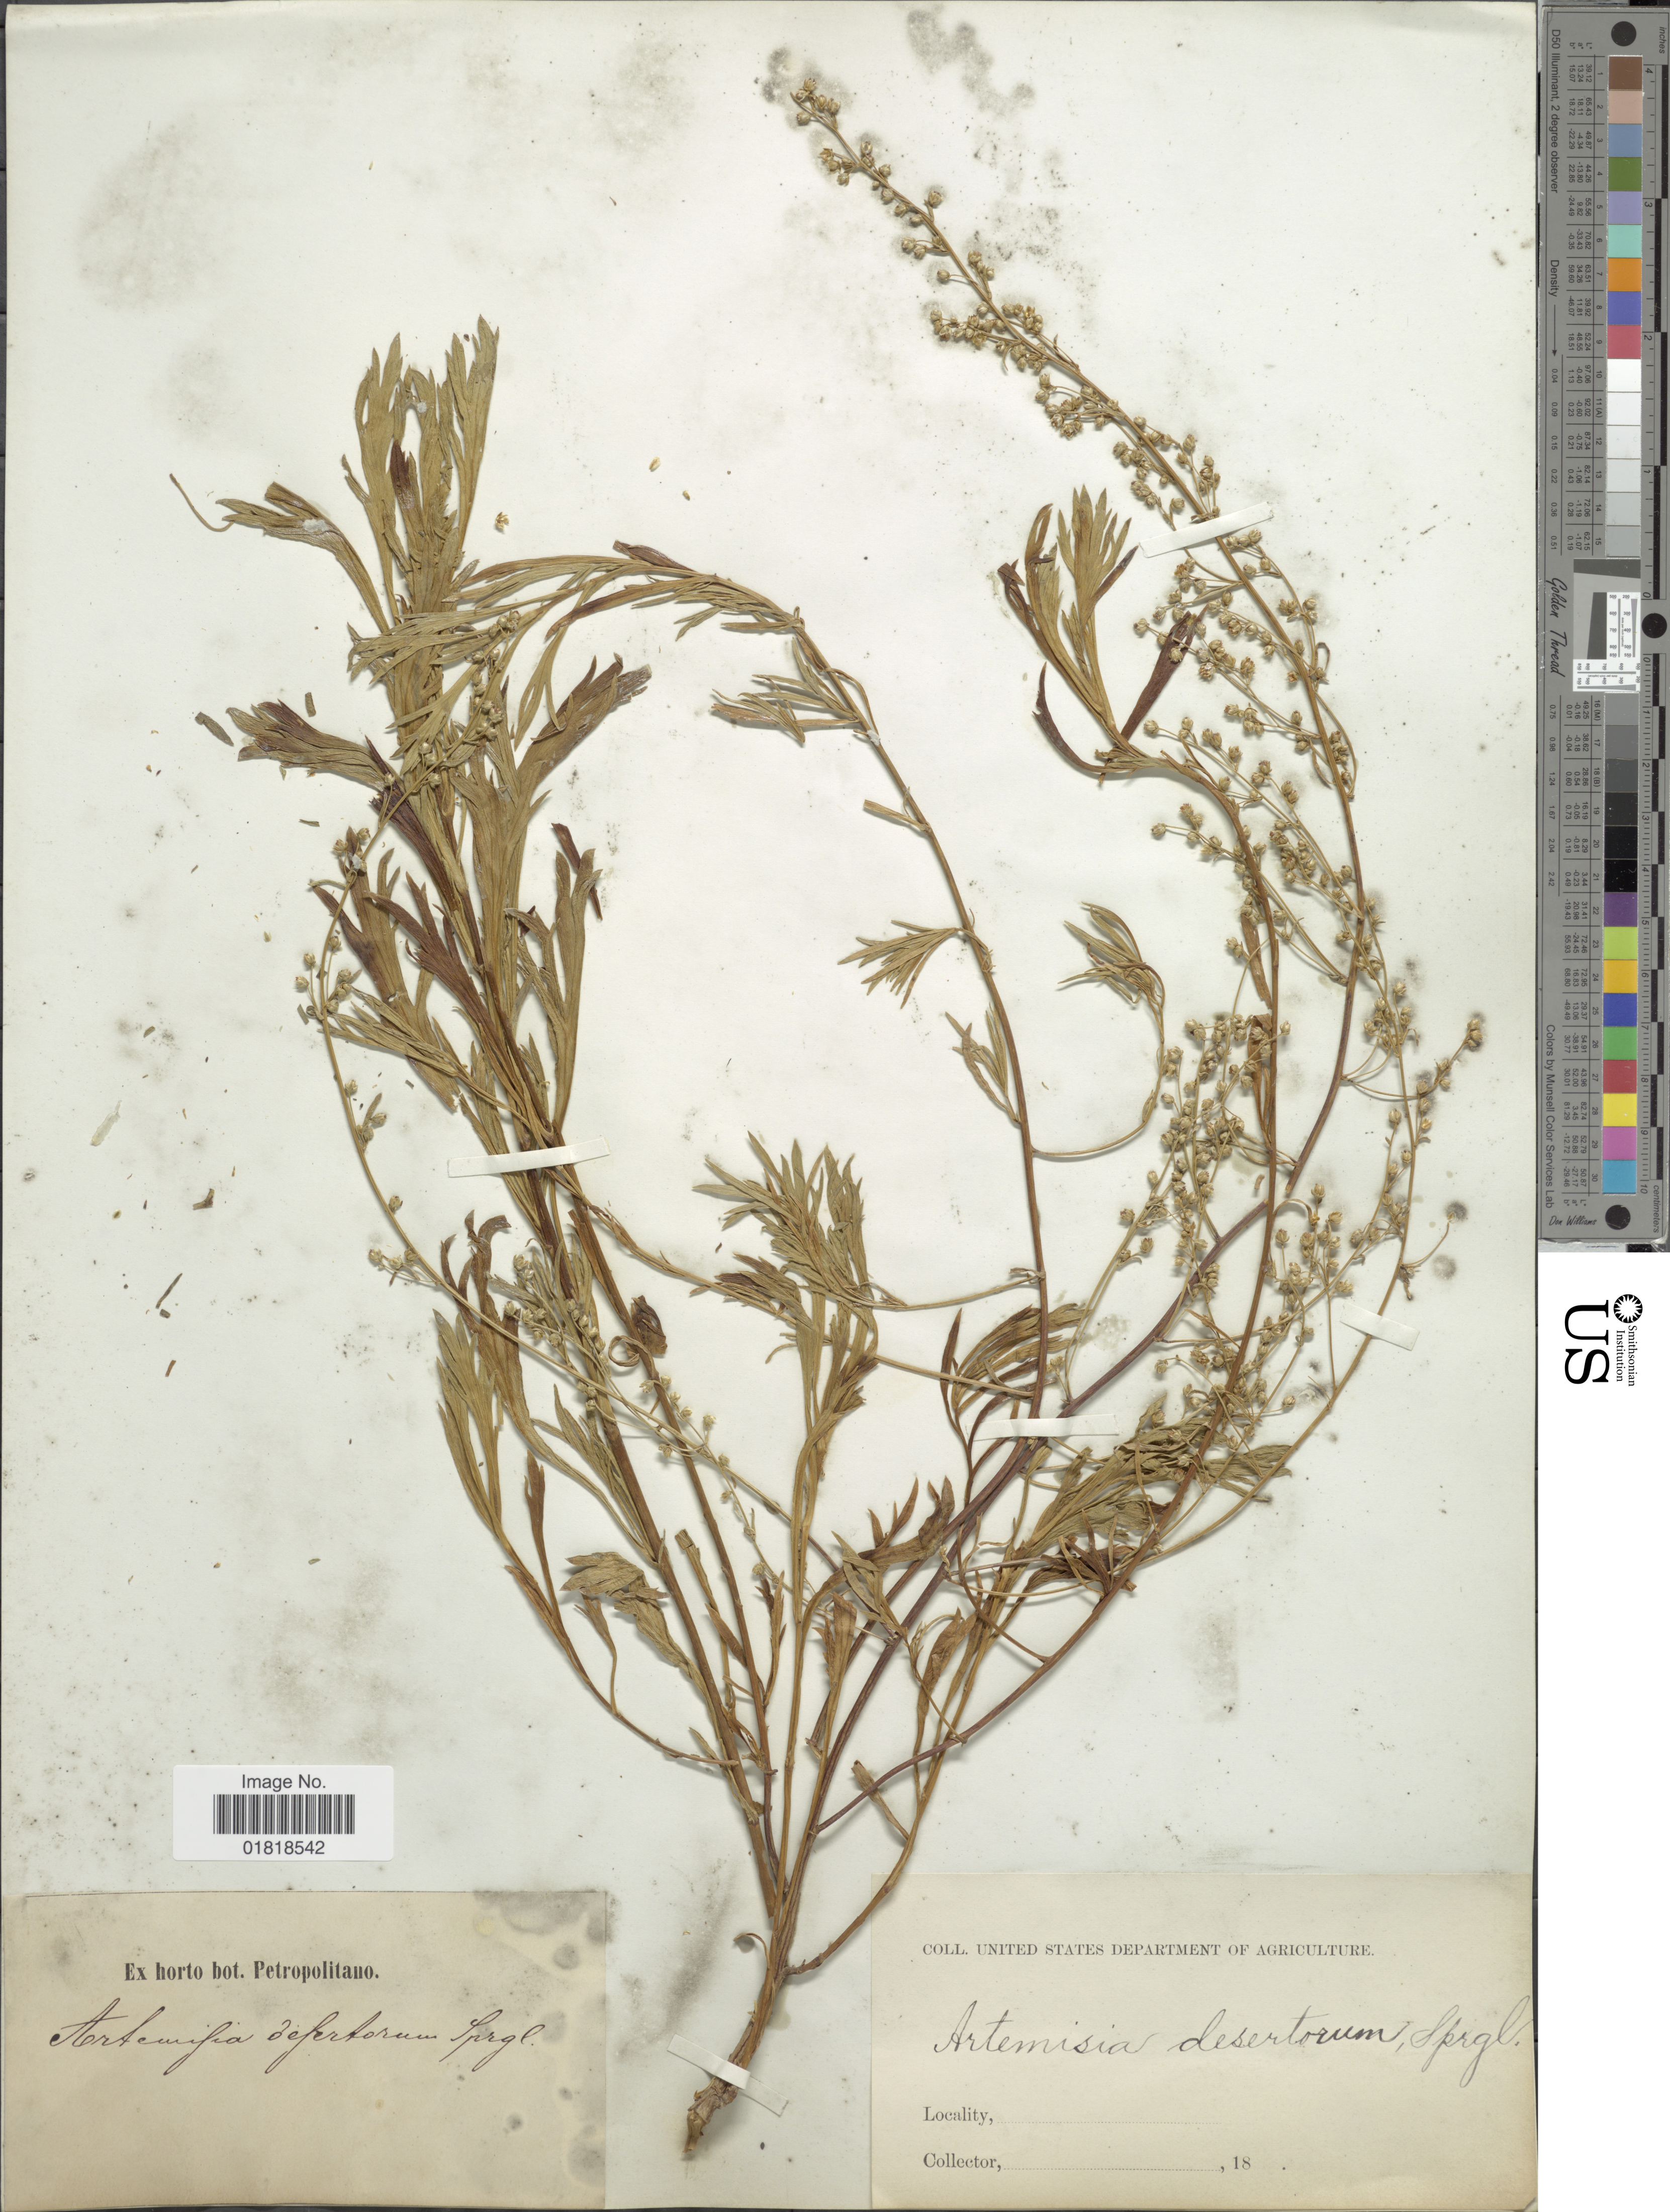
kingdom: Plantae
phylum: Tracheophyta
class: Magnoliopsida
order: Asterales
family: Asteraceae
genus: Artemisia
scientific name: Artemisia desertorum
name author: Spreng.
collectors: United States Department of Agriculture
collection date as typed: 18